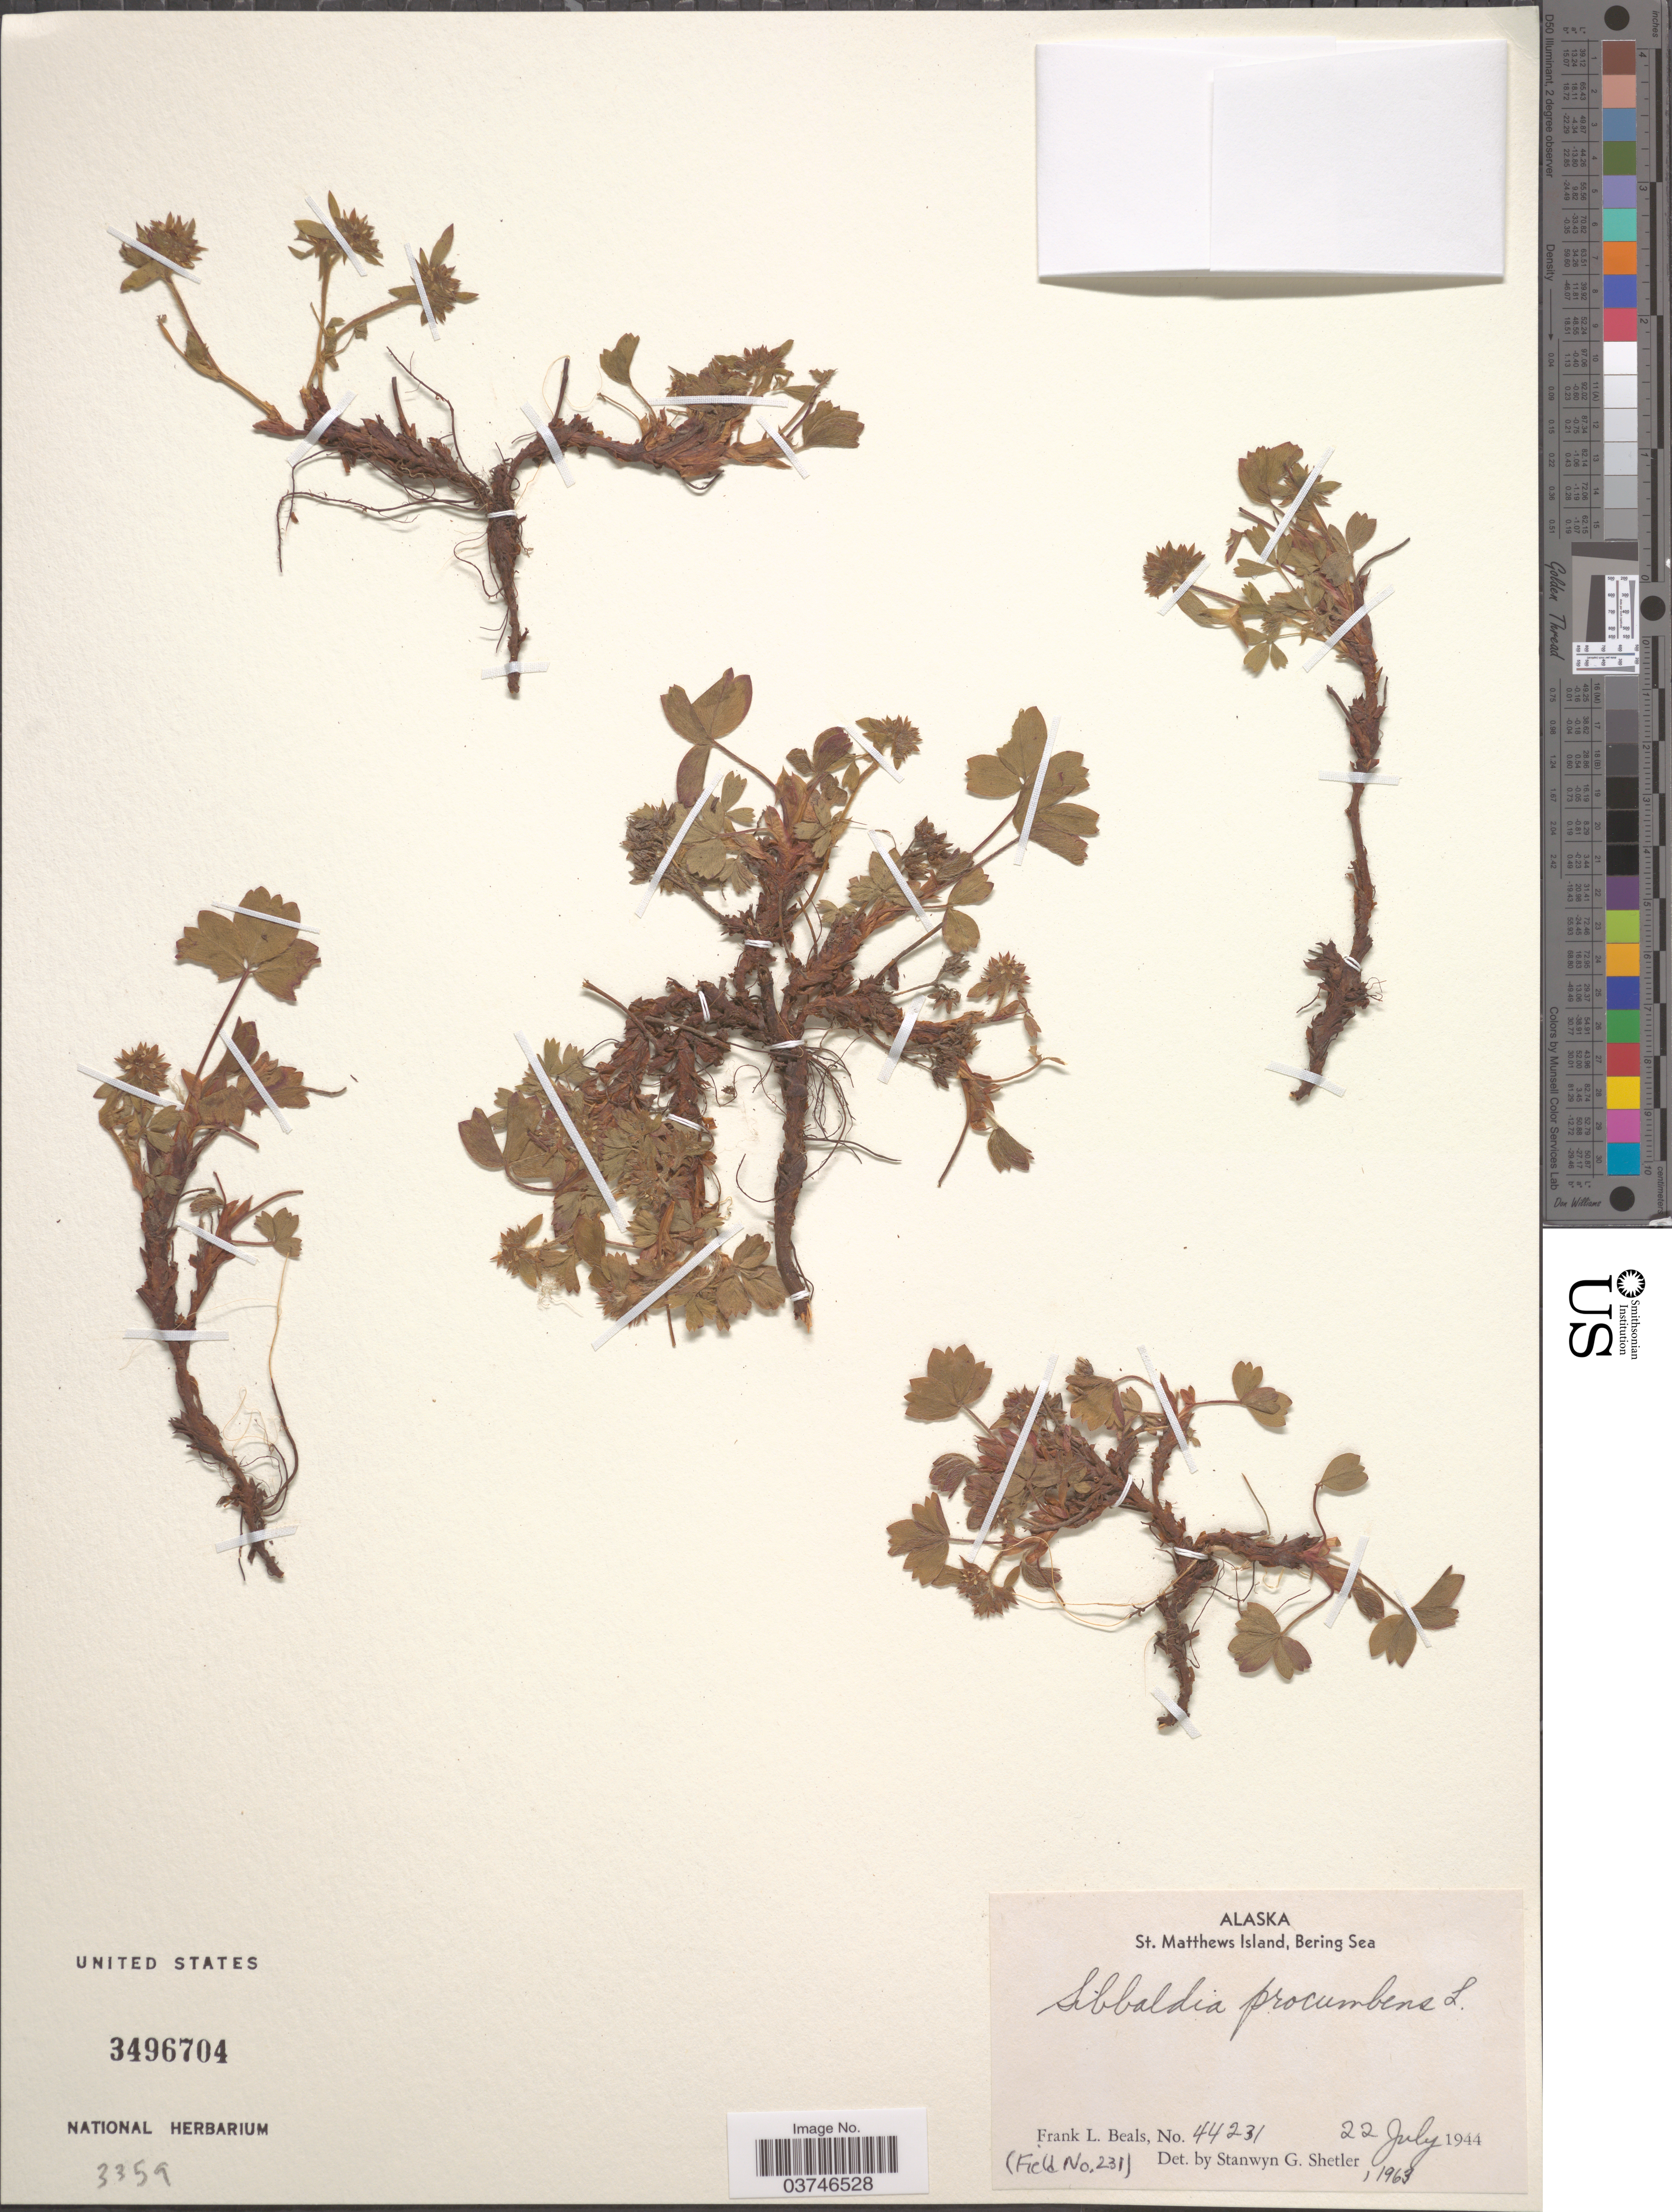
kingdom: Plantae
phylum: Tracheophyta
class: Magnoliopsida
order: Rosales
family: Rosaceae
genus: Sibbaldia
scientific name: Sibbaldia procumbens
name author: L.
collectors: F. Beals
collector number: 44231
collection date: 1944-07-22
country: United States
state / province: Alaska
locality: St. Matthews Island, Bering Sea.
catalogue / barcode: US 3496704